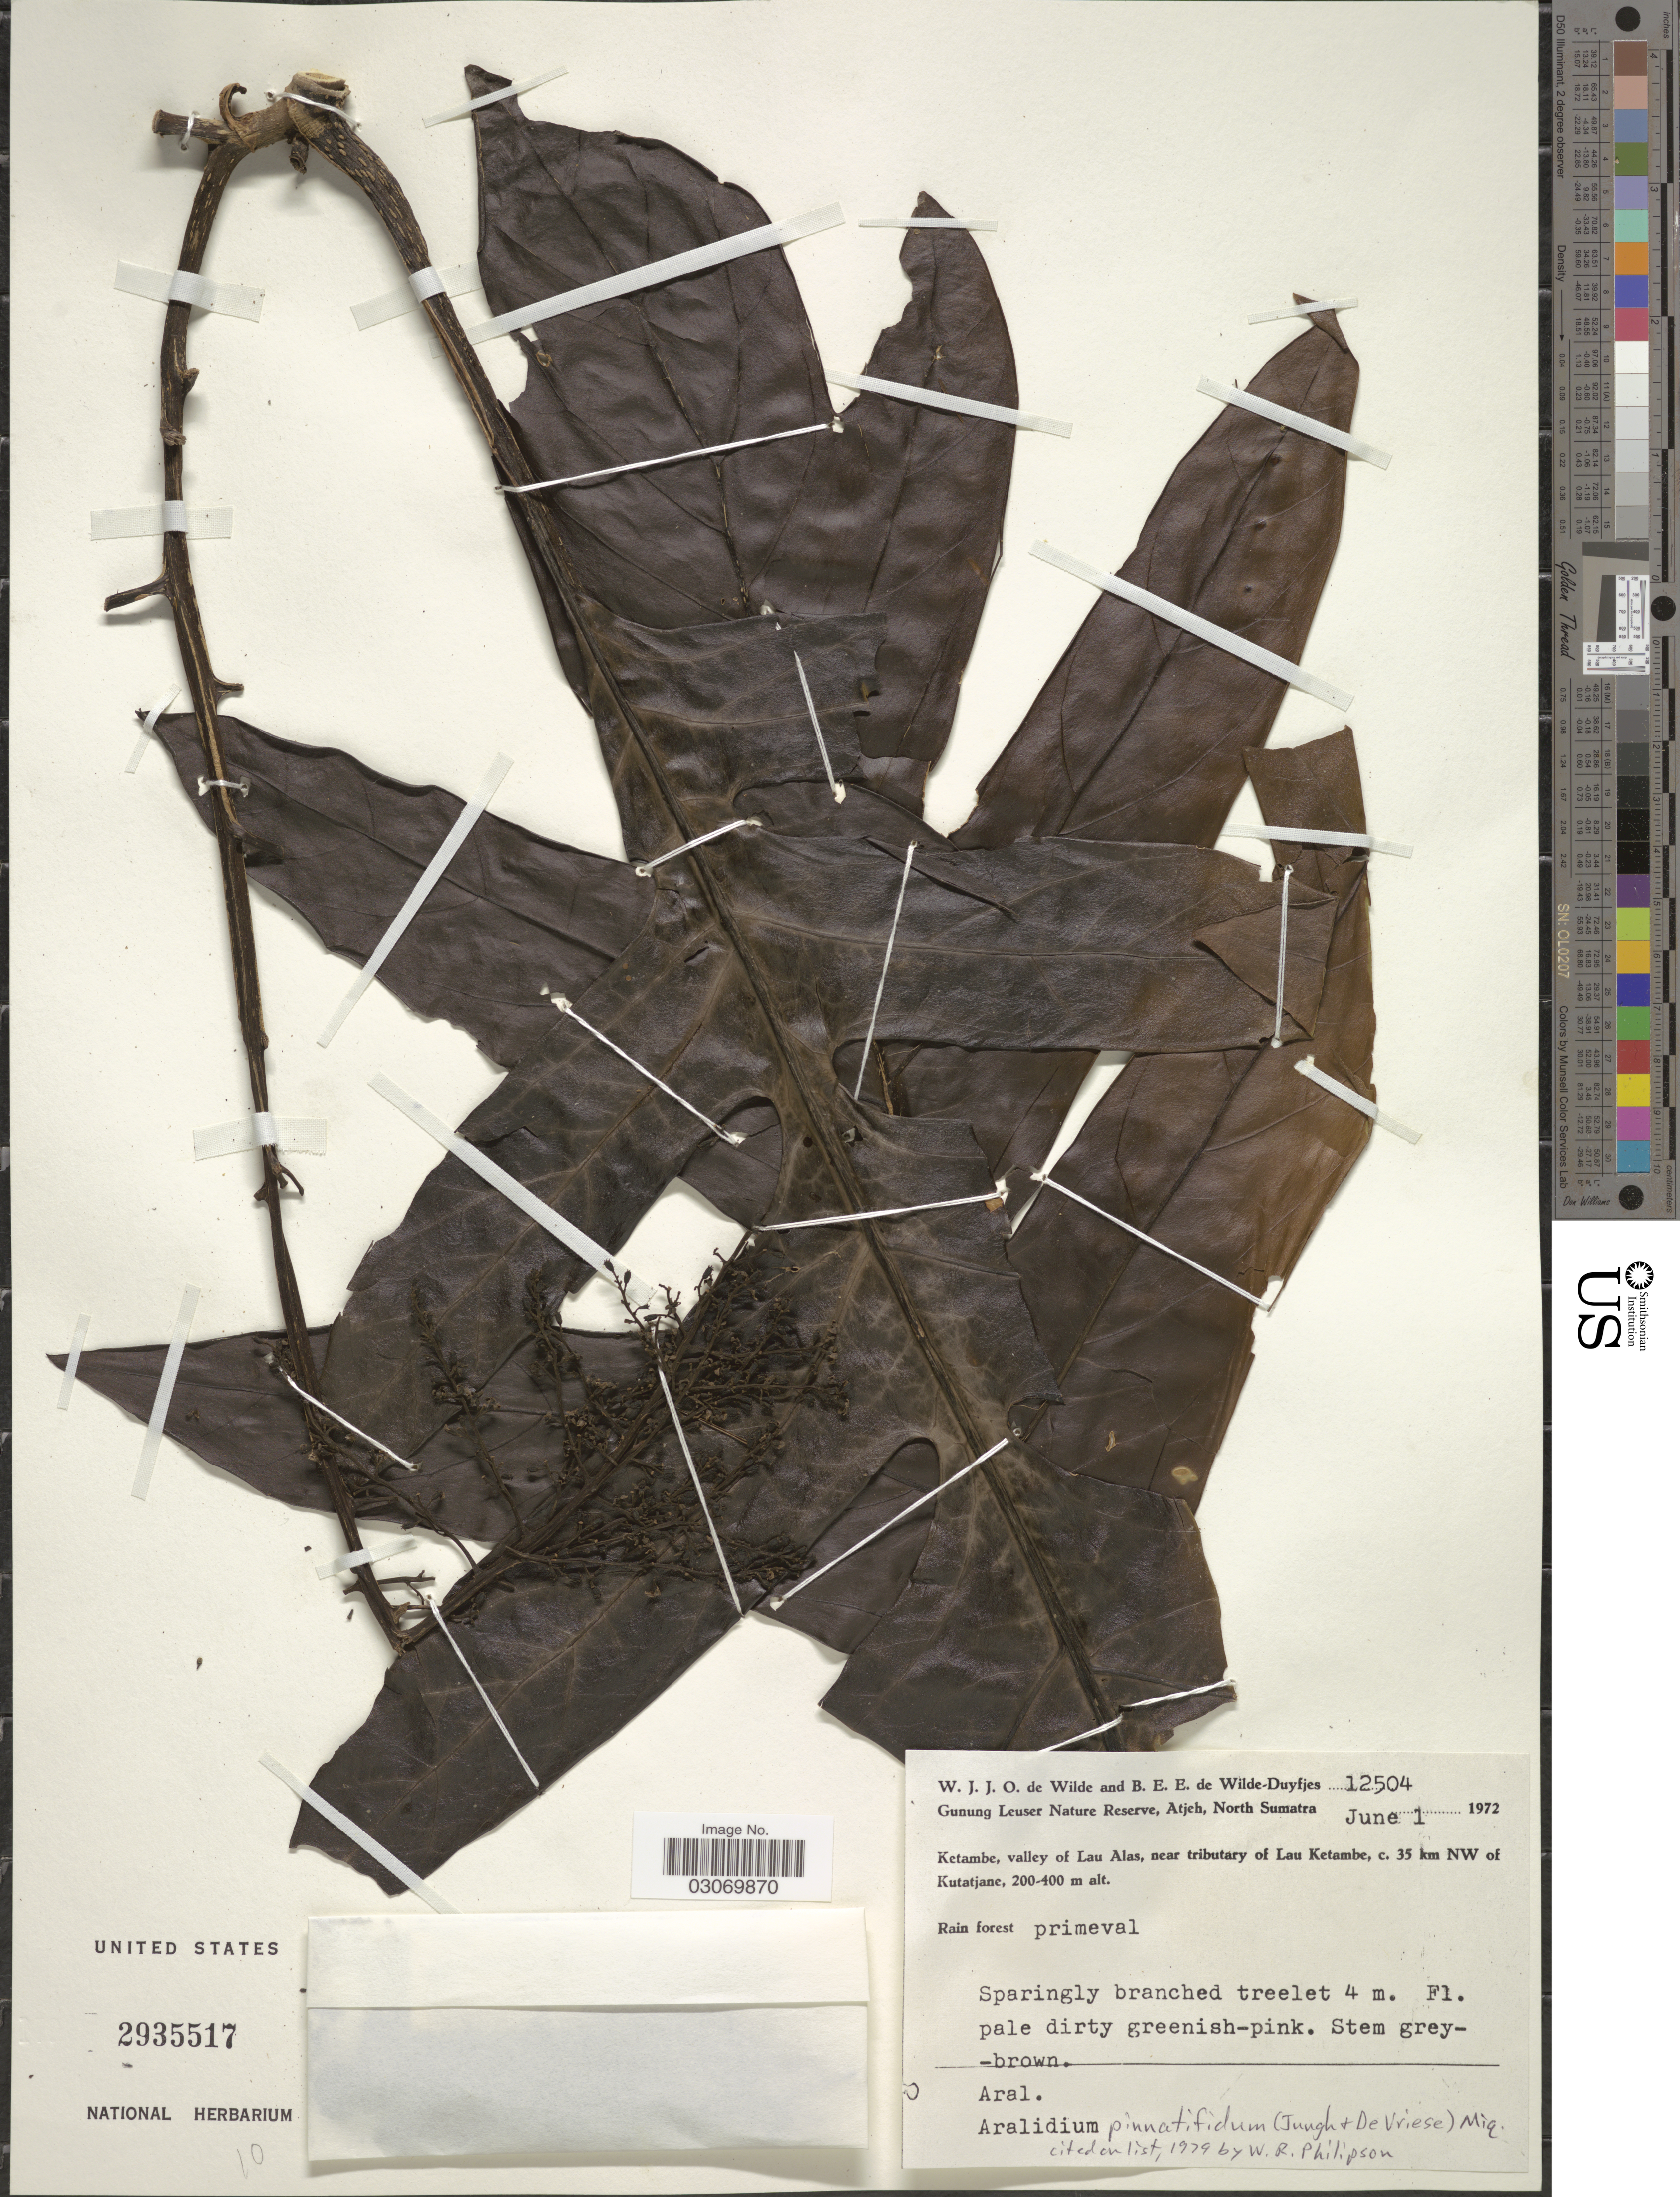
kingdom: Plantae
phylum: Tracheophyta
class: Magnoliopsida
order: Apiales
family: Torricelliaceae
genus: Aralidium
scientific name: Aralidium pinnatifidum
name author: Miq.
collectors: W. J. de Wilde & B. E. de Wilde-Duyfjes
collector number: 12504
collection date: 1972-06-01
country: Indonesia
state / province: Sumatra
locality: Gunung Leuser Nature Reserve, Atjeh, North Sumatra, Ketambe, valley of Lau Alas, near tributary of Lau Ketambe, c. 35 km NW of Kutatjane.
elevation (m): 200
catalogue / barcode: US 2935517